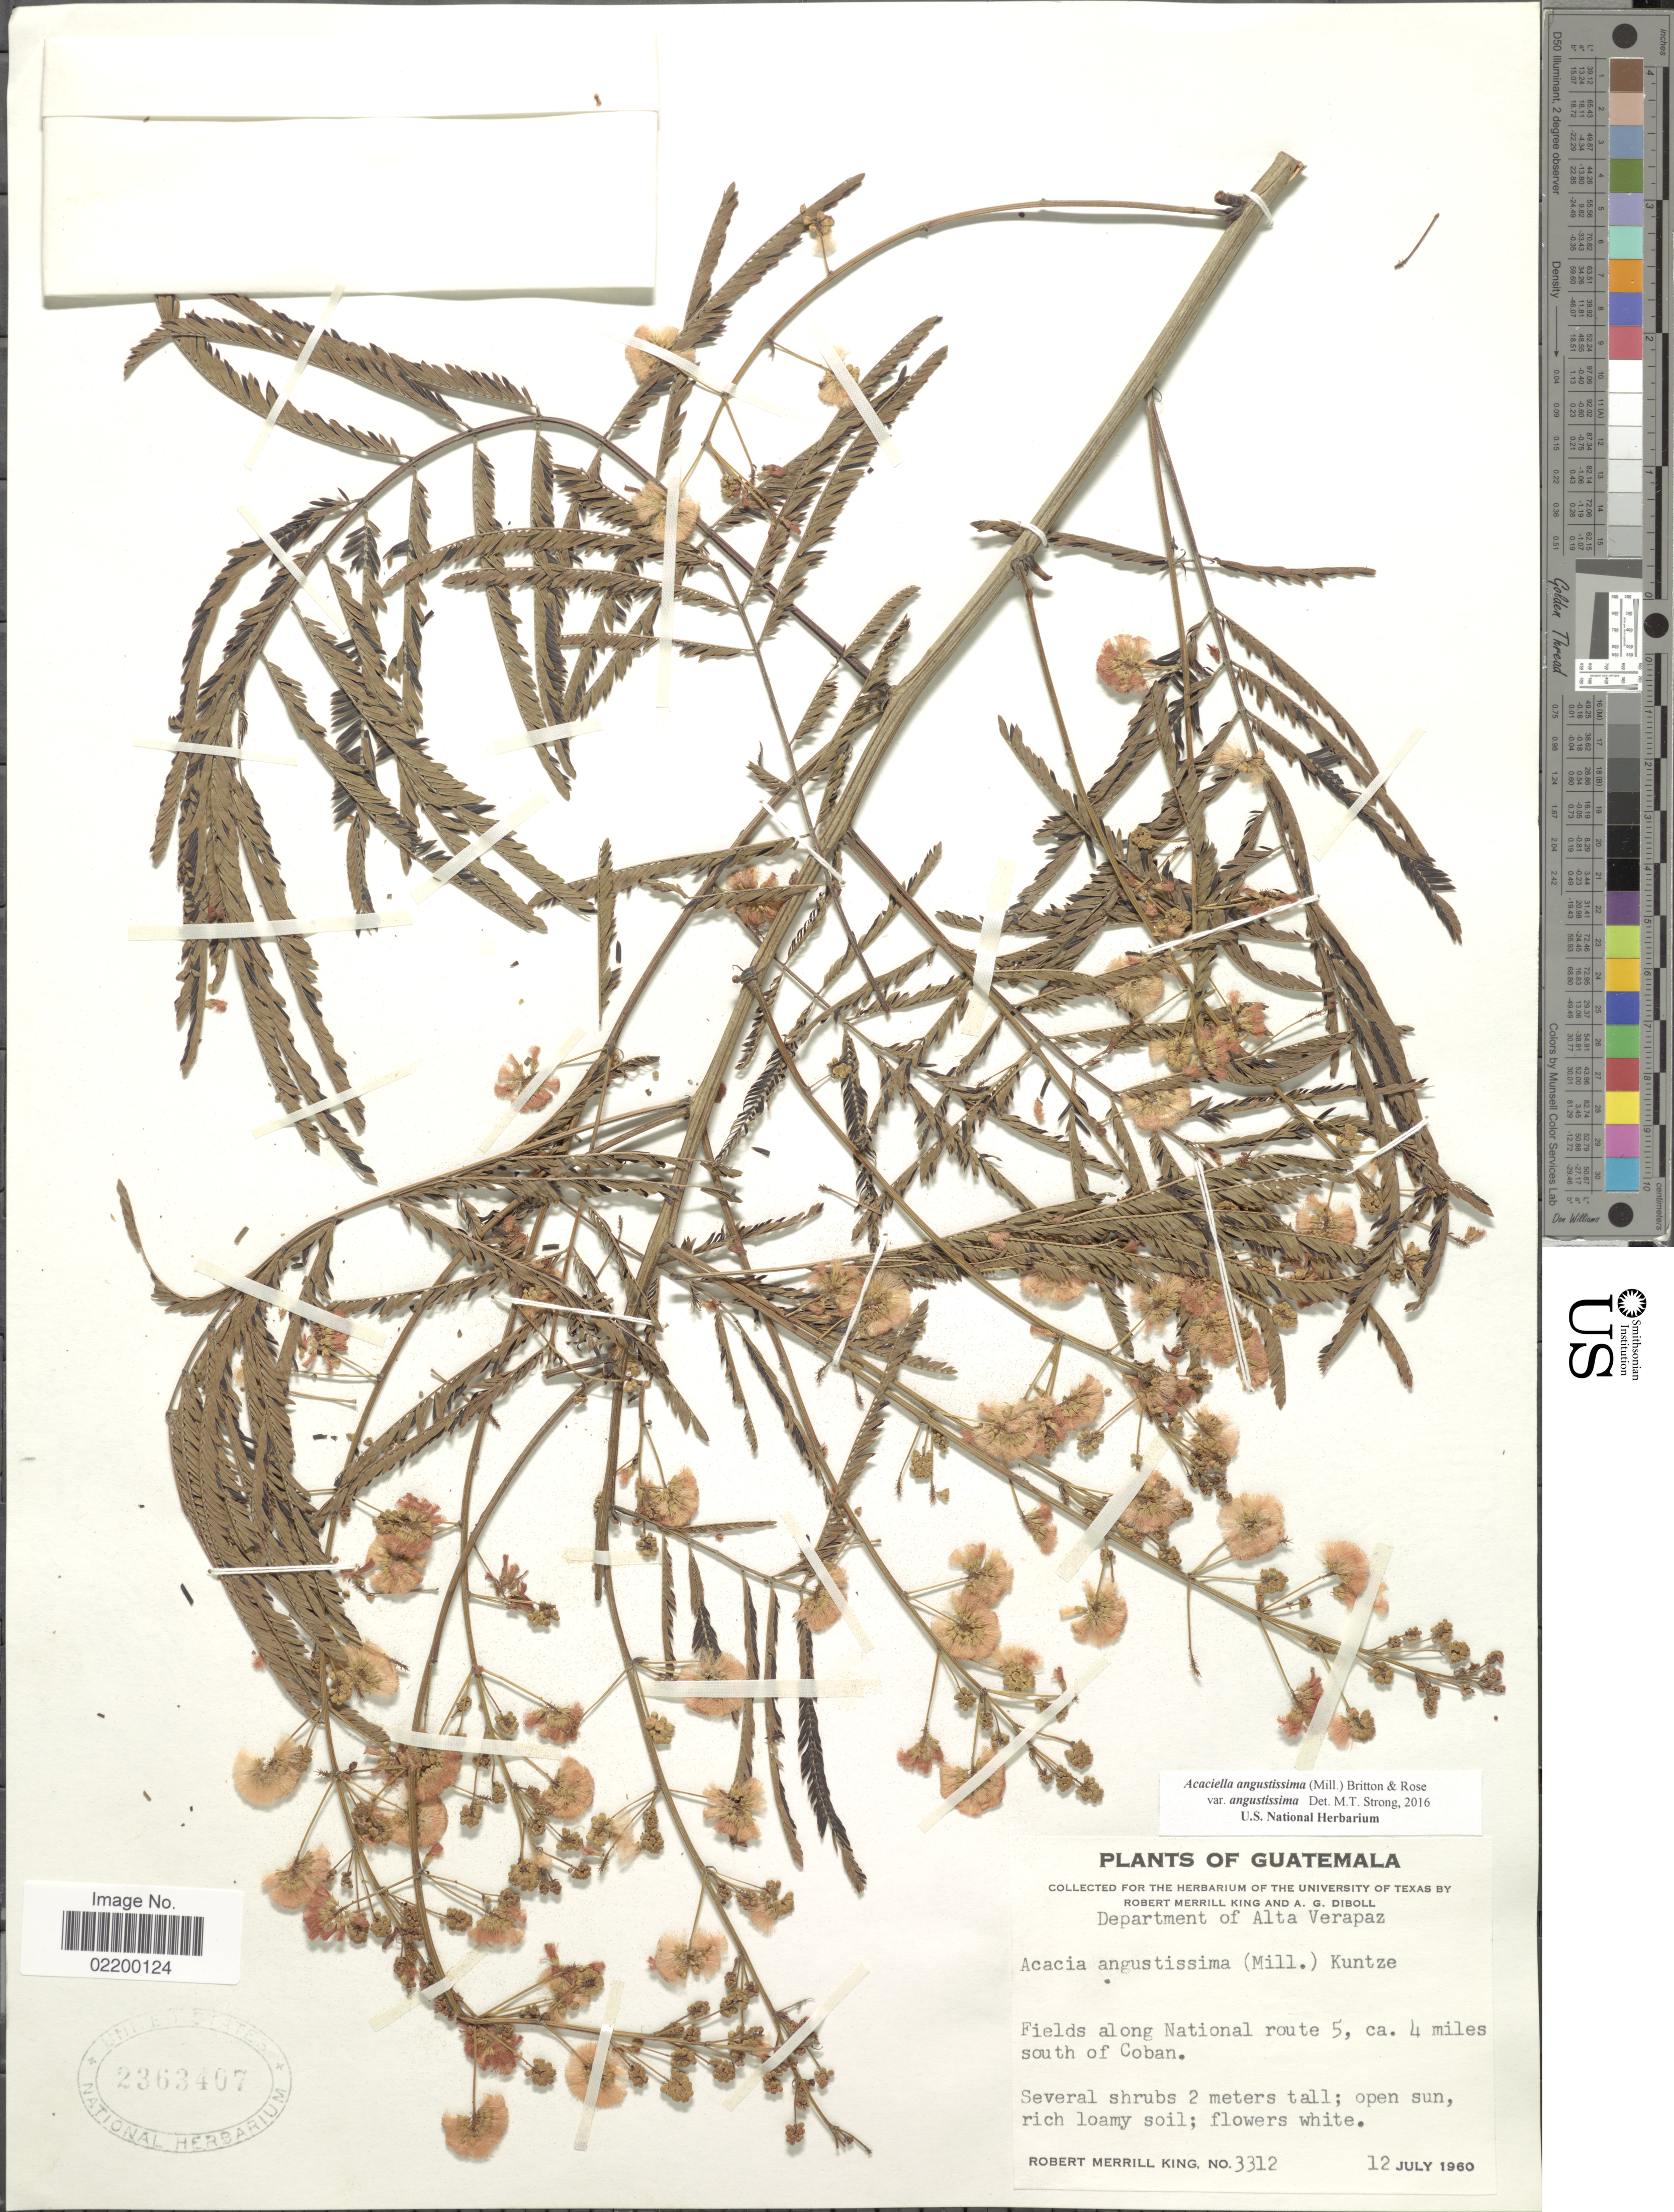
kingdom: Plantae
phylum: Tracheophyta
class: Magnoliopsida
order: Fabales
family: Fabaceae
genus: Acaciella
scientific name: Acaciella angustissima var. angustissima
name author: (Mill.) Britton & Rose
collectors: R. M. King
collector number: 3312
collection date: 1960-07-12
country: Guatemala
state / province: Alta Verapaz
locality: Department of Alta Verapaz. Fields along National route 5, ca. 4 miles South of Coban.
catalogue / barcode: US 2363407